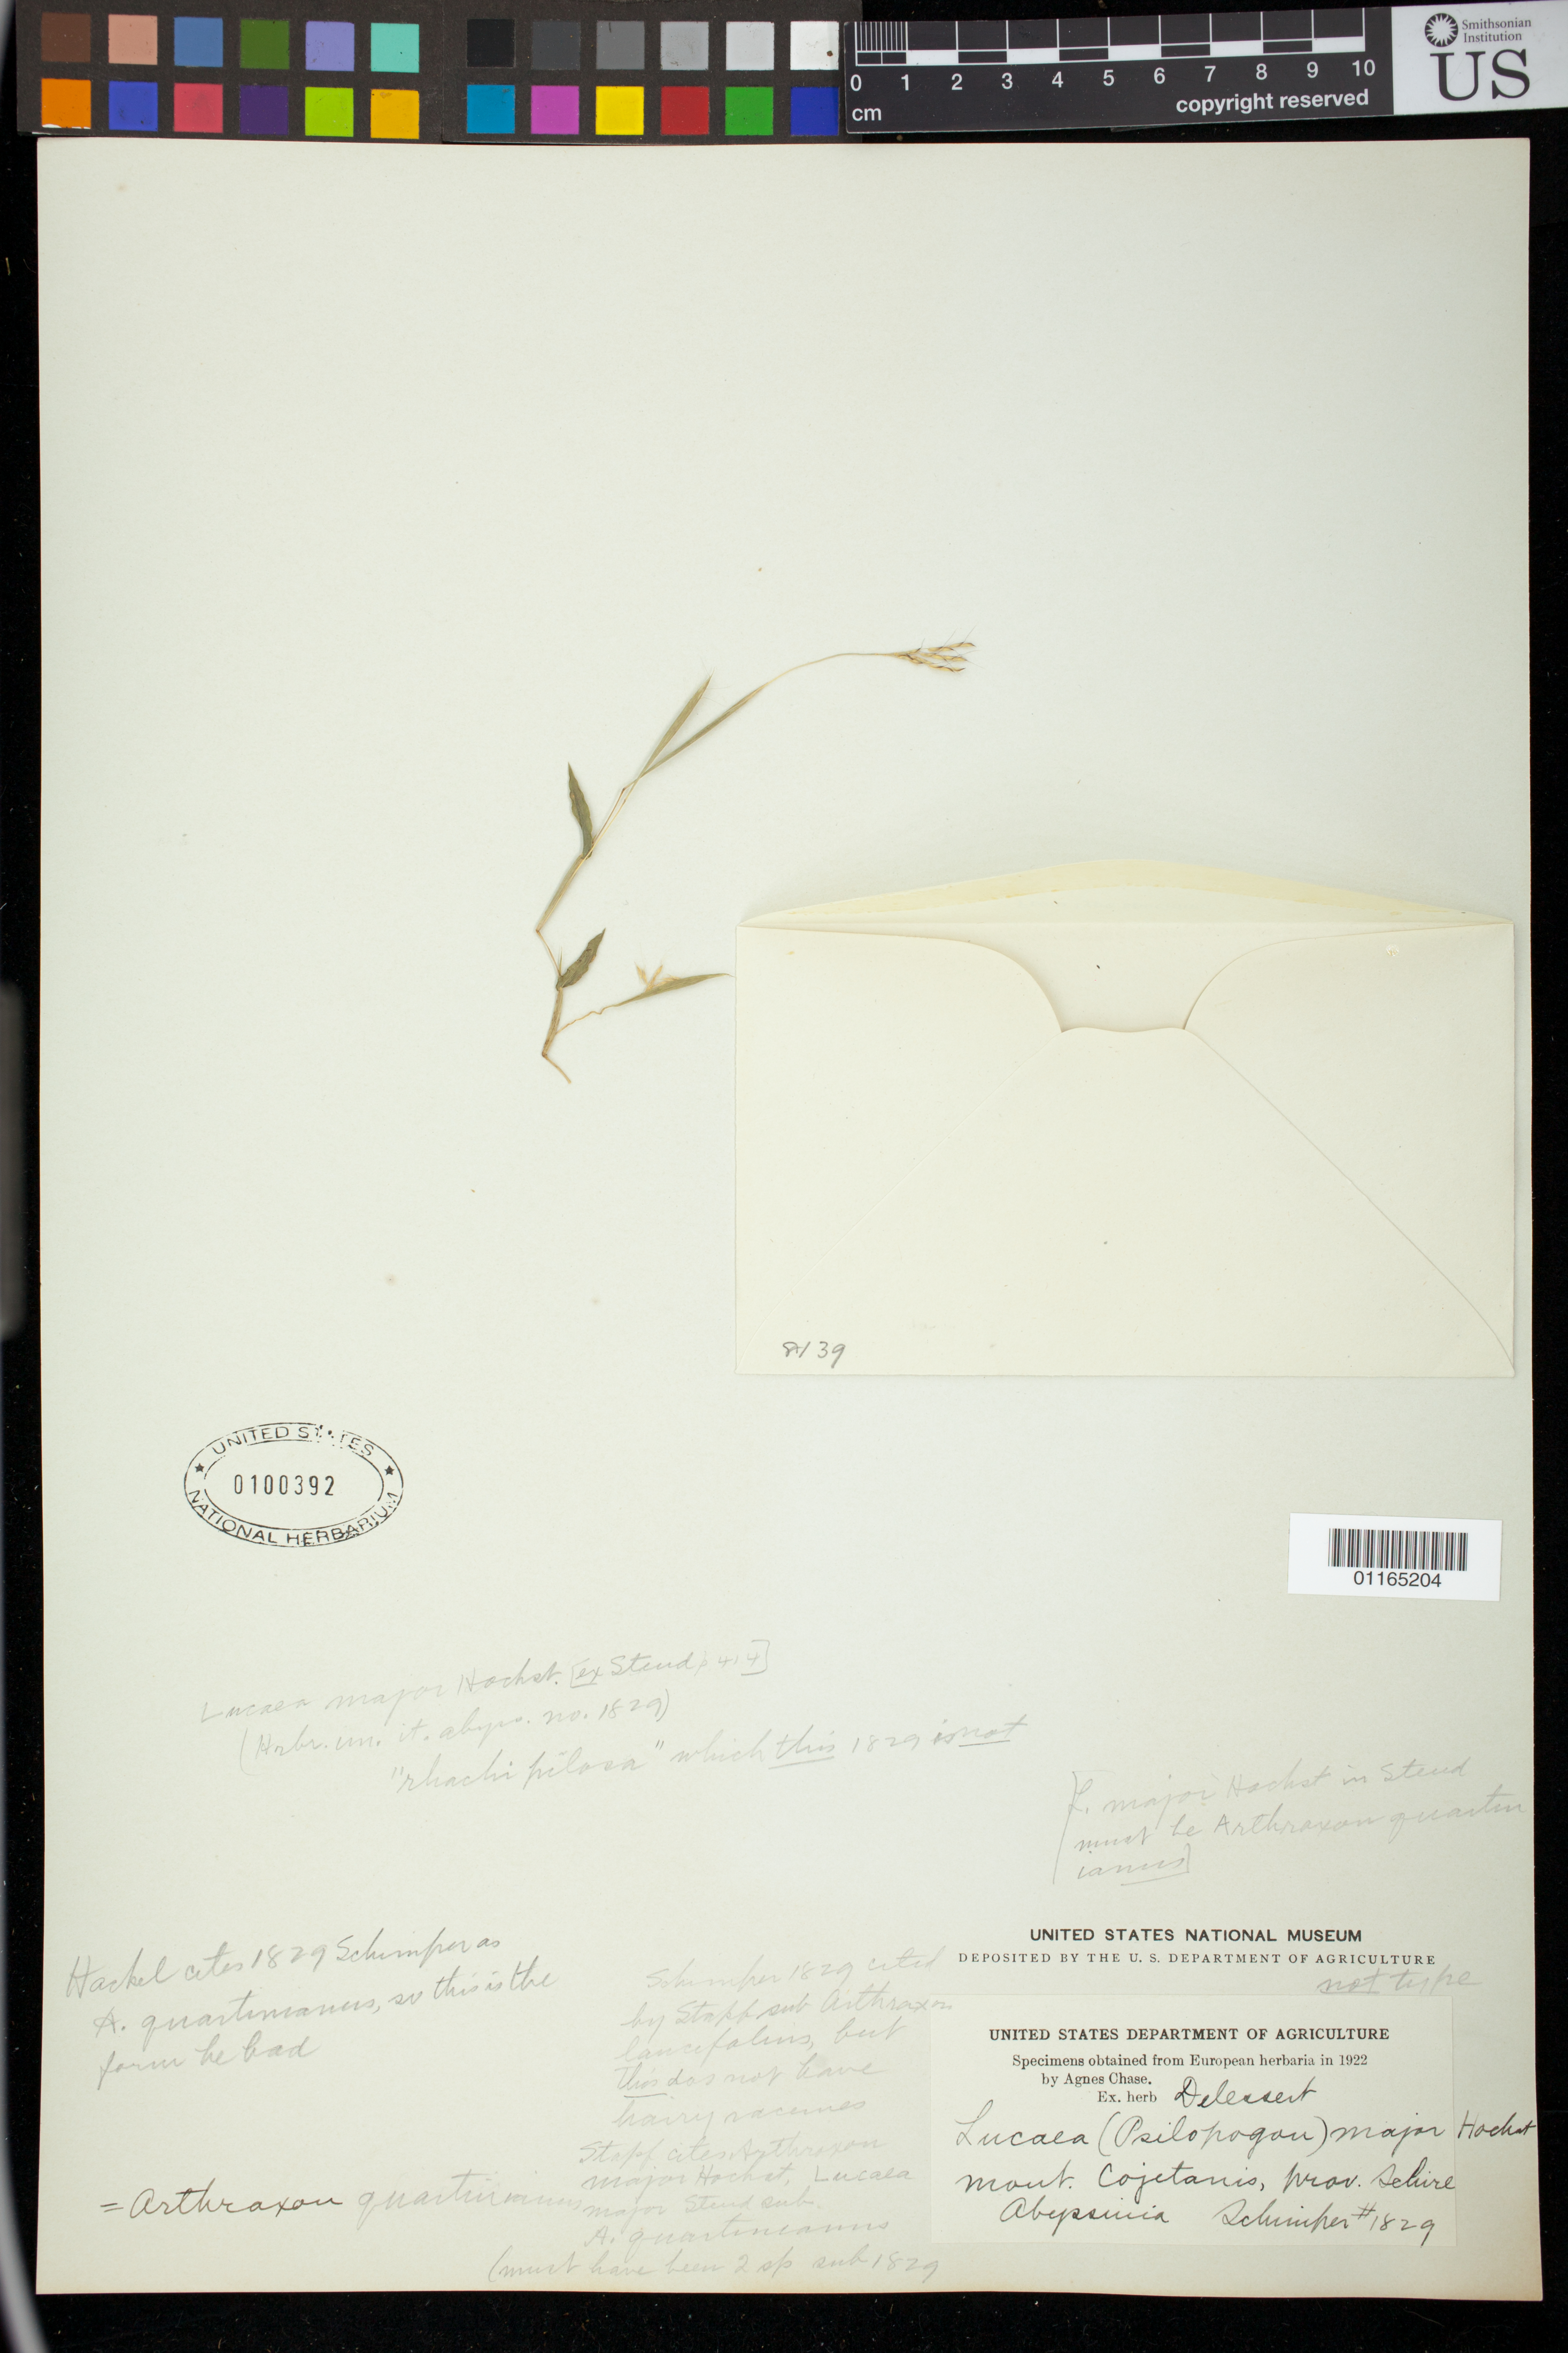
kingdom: Plantae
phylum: Tracheophyta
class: Liliopsida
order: Poales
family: Poaceae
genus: Lucaea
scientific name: Lucaea major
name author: Hochst. ex Steud.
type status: Type Collection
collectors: G. W. Schimper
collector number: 1829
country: Ethiopia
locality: mont. Cojetanis, prov. Schire, Abyssinia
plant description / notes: fragmentary materials, ex herb Delessert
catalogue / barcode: US 100392